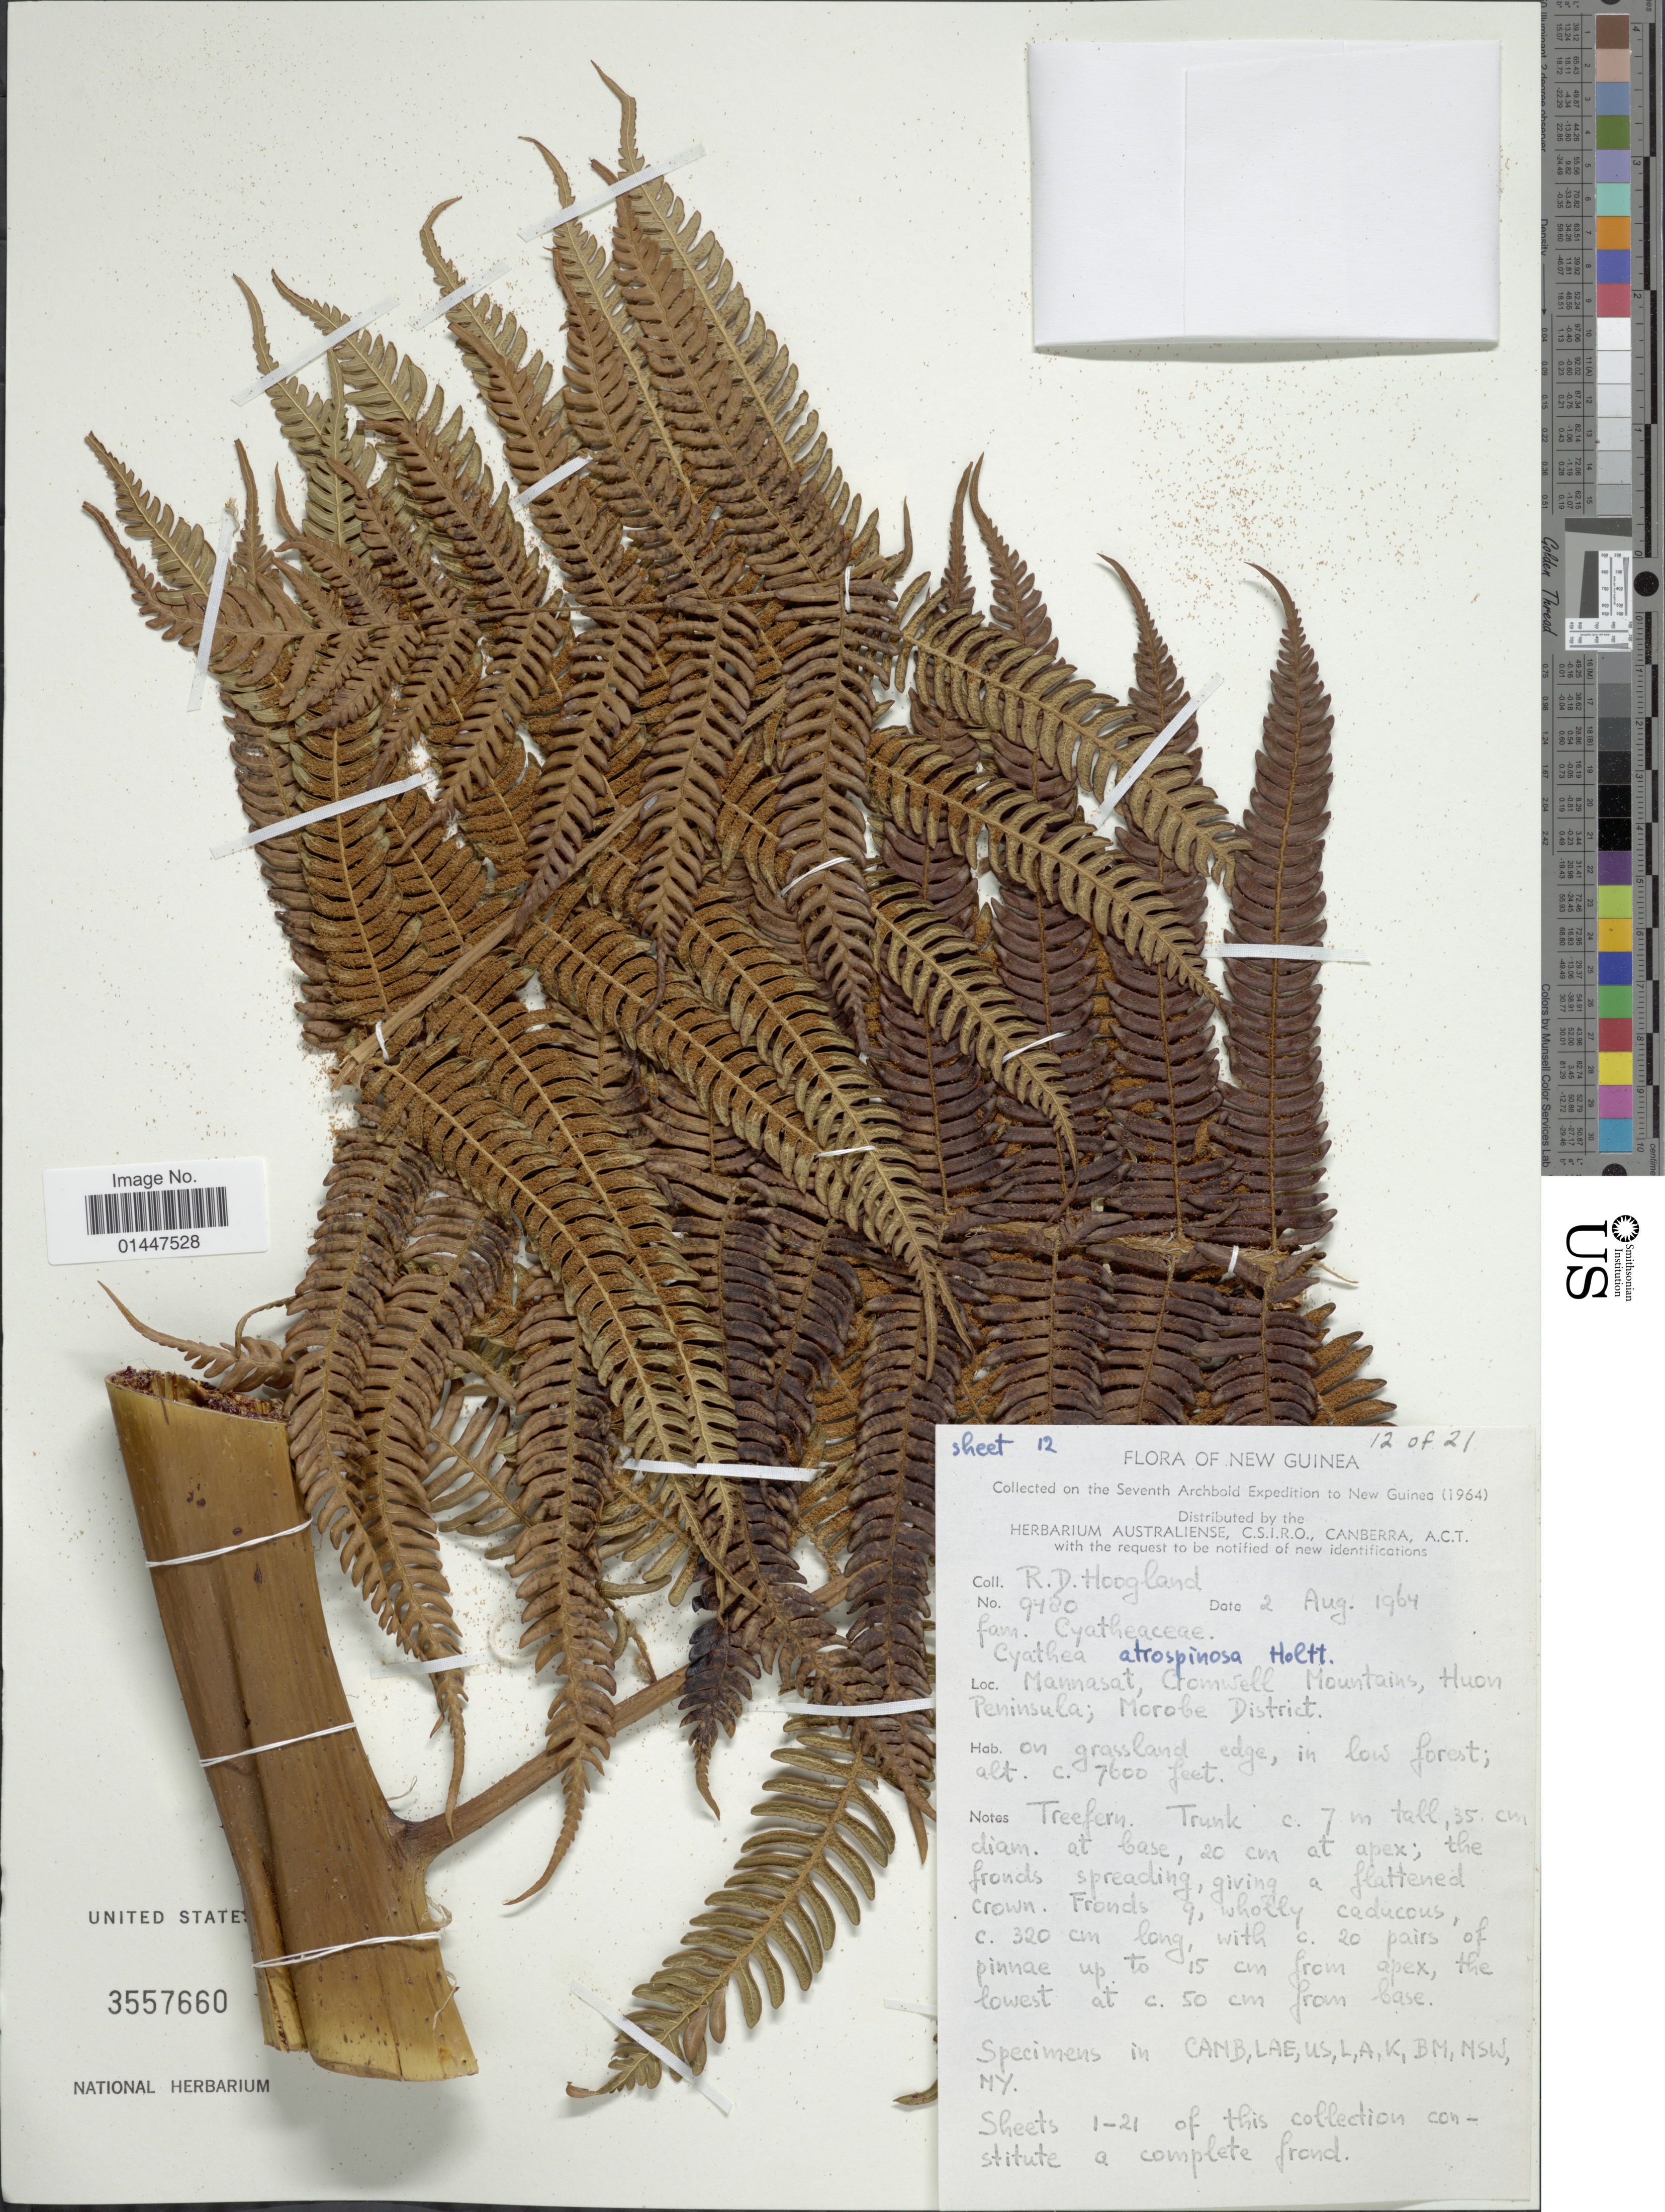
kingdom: Plantae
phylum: Tracheophyta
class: Polypodiopsida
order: Cyatheales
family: Cyatheaceae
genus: Sphaeropteris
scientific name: Sphaeropteris atrospinosa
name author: (Holttum) R.M. Tryon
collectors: R. D. Hoogland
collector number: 9480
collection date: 1964-08-02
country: Papua New Guinea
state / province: Morobe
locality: New Guinea. Mannasat, Cromwell Mountains, Huon Peninsula; Morobe District.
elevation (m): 2316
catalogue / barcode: US 3557660